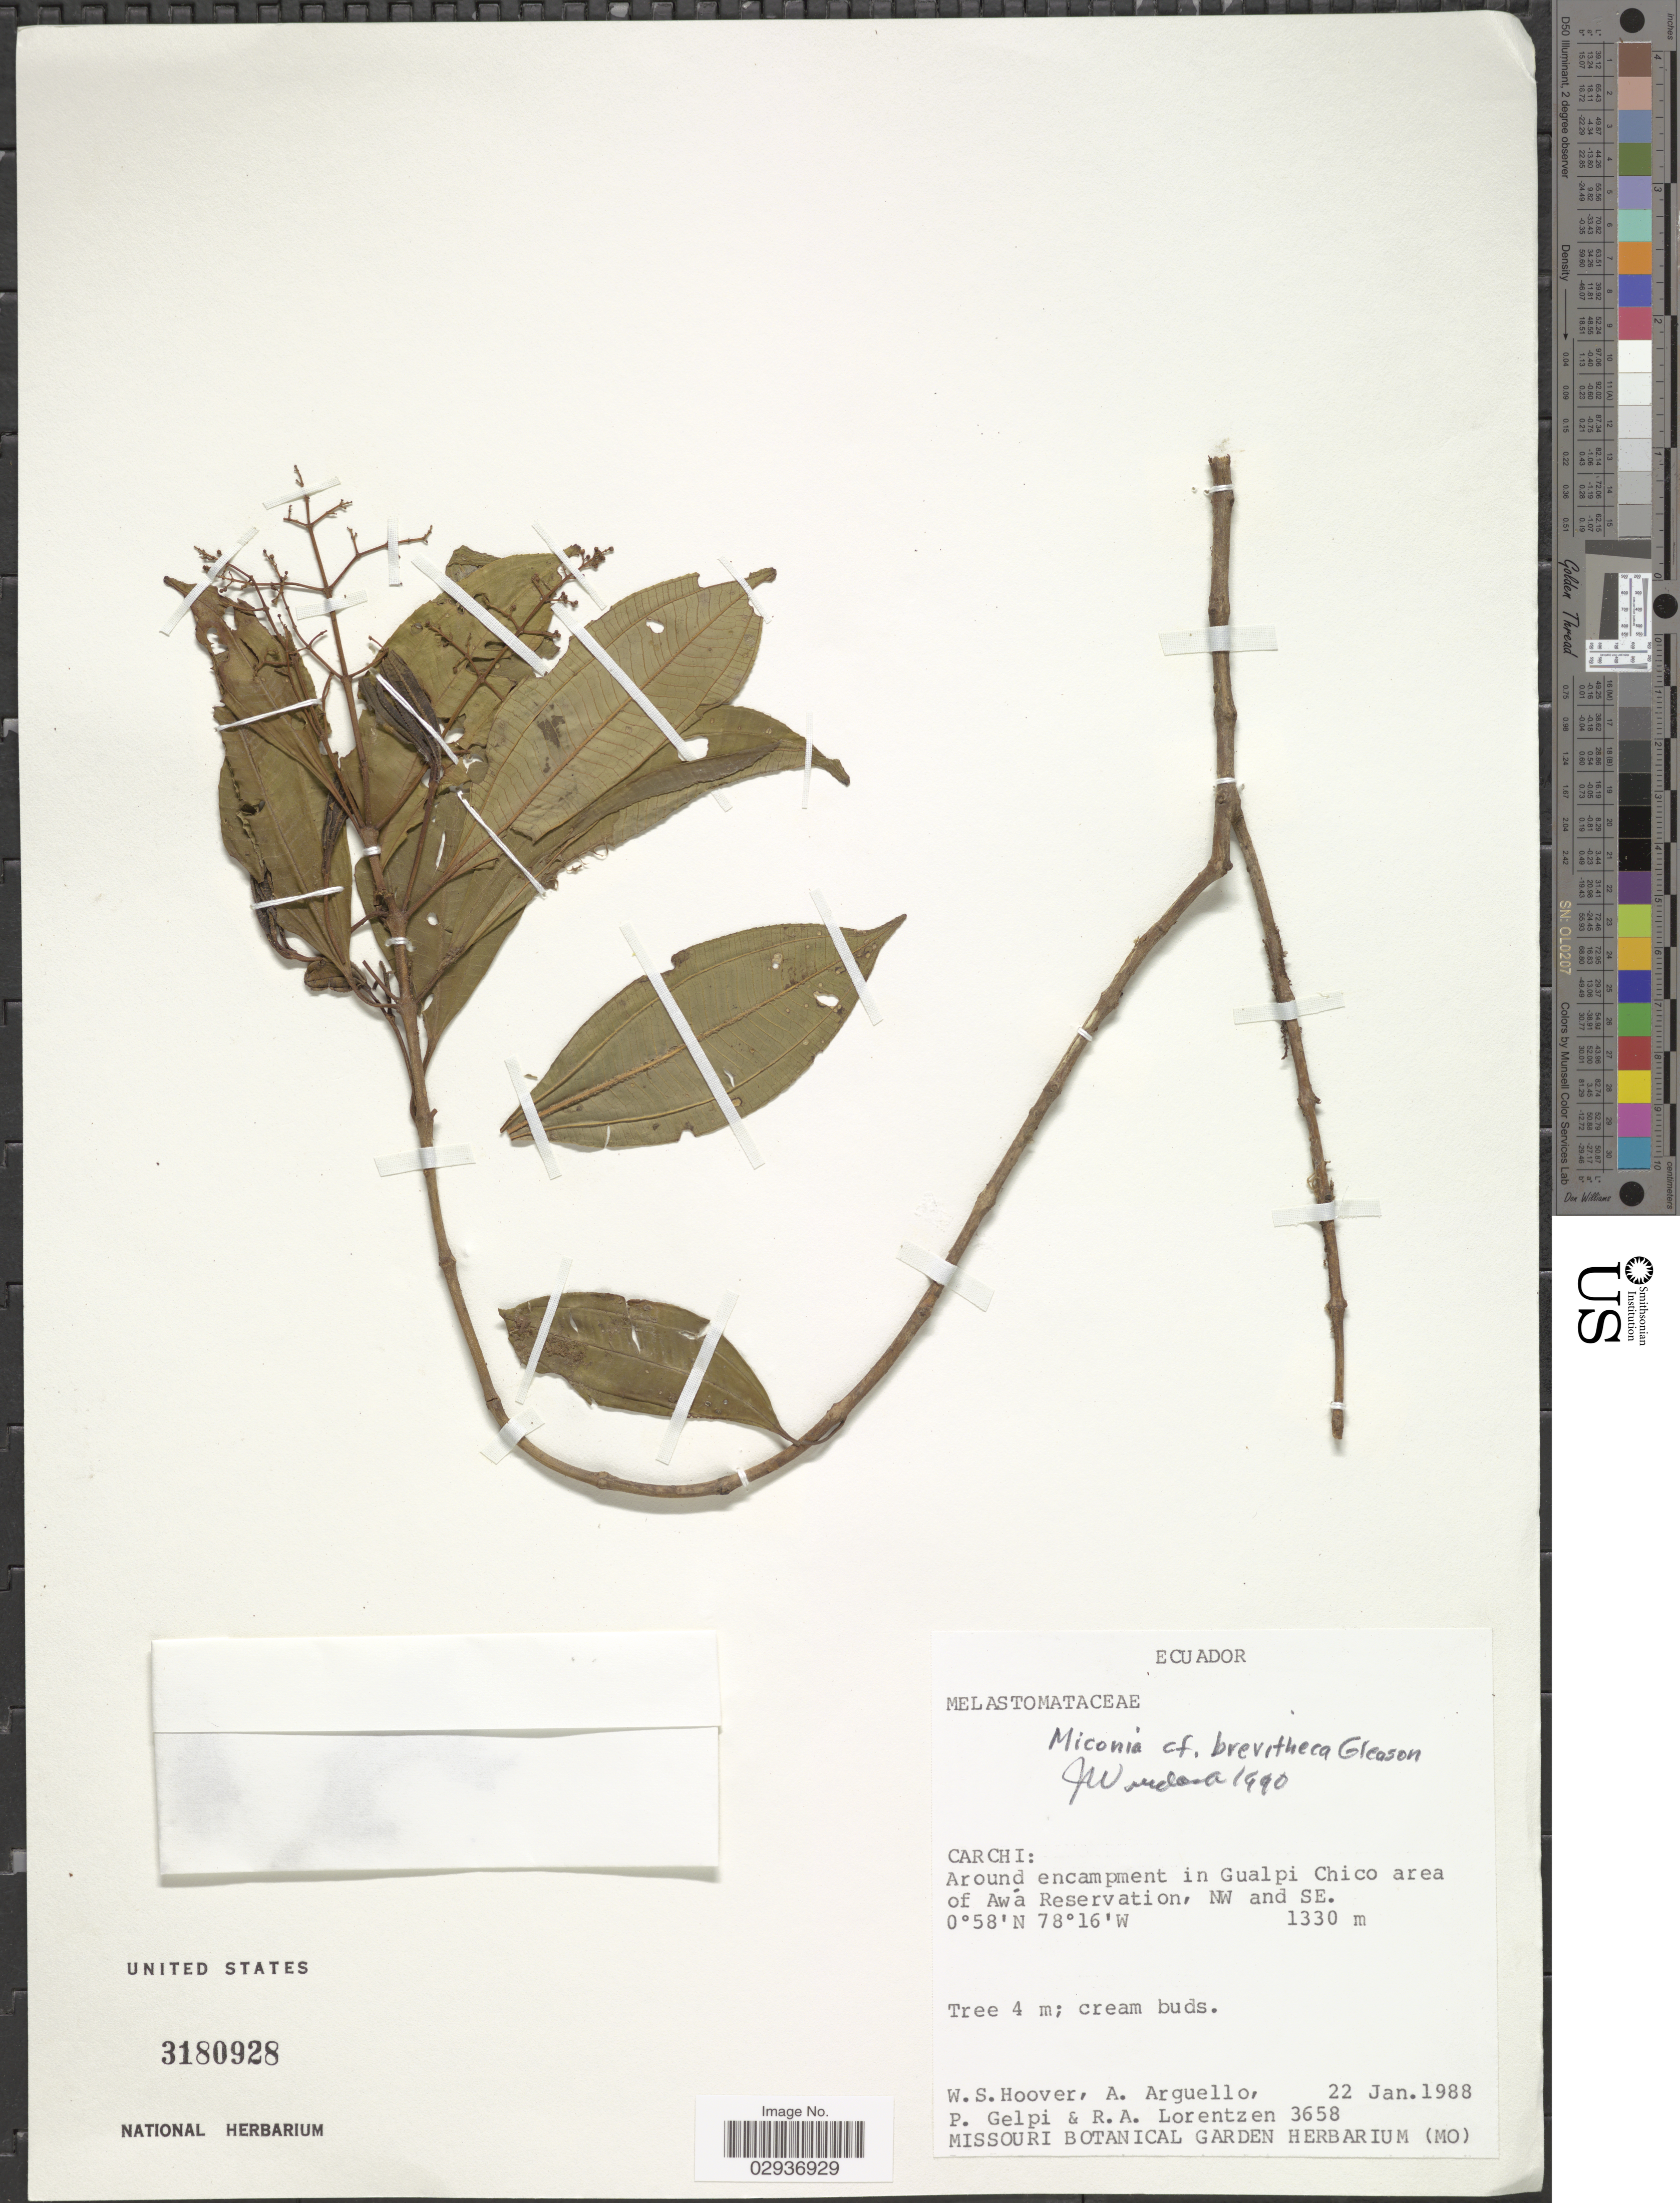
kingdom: Plantae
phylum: Tracheophyta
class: Magnoliopsida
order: Myrtales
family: Melastomataceae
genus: Miconia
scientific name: Miconia brevitheca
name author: Gleason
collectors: W. S. Hoover, A. Arguello, P. Gelpi & R. Lorentzen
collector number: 3658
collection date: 1988-01-22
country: Ecuador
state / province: Carchi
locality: Around encampment in Gualpi Chico area of Awá Reservation, NW and SE.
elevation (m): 1330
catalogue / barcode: US 3180928